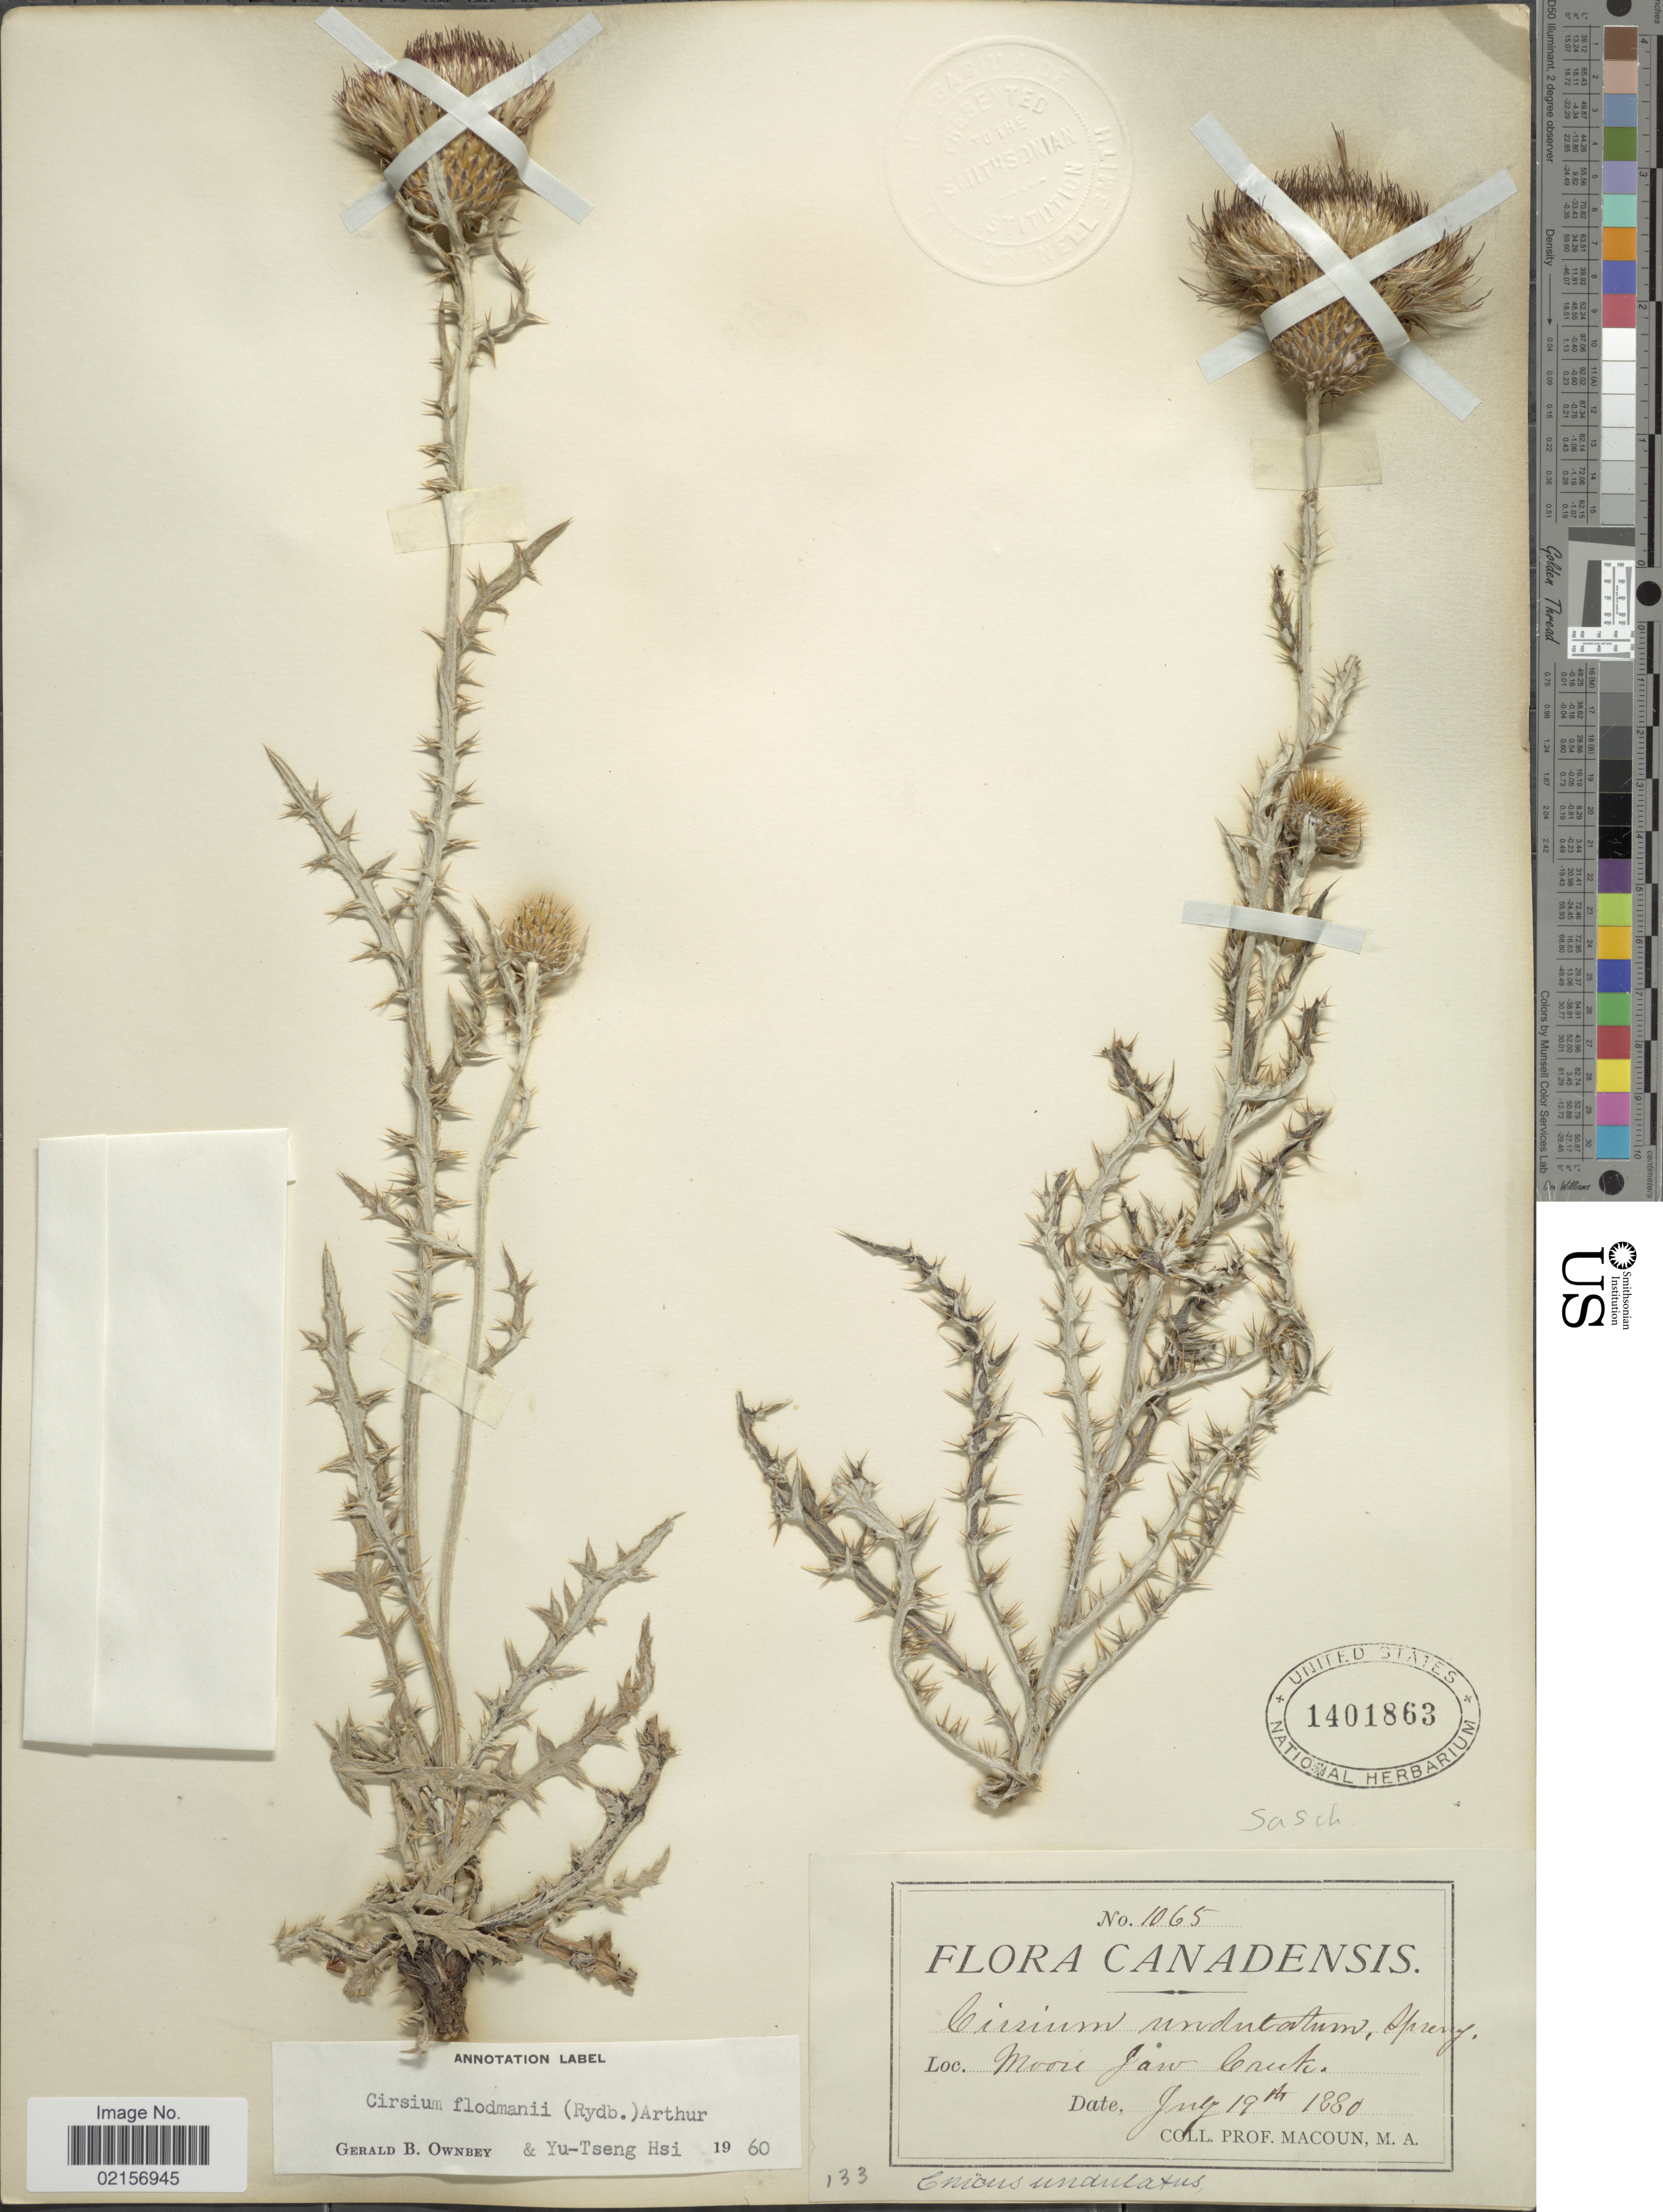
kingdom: Plantae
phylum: Tracheophyta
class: Magnoliopsida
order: Asterales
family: Asteraceae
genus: Cirsium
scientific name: Cirsium flodmanii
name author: (Rydb.) Arthur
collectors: -- Macoun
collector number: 1065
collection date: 1880-07-19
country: Canada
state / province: Saskatchewan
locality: Moose Jaw Creek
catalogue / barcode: US 1401863